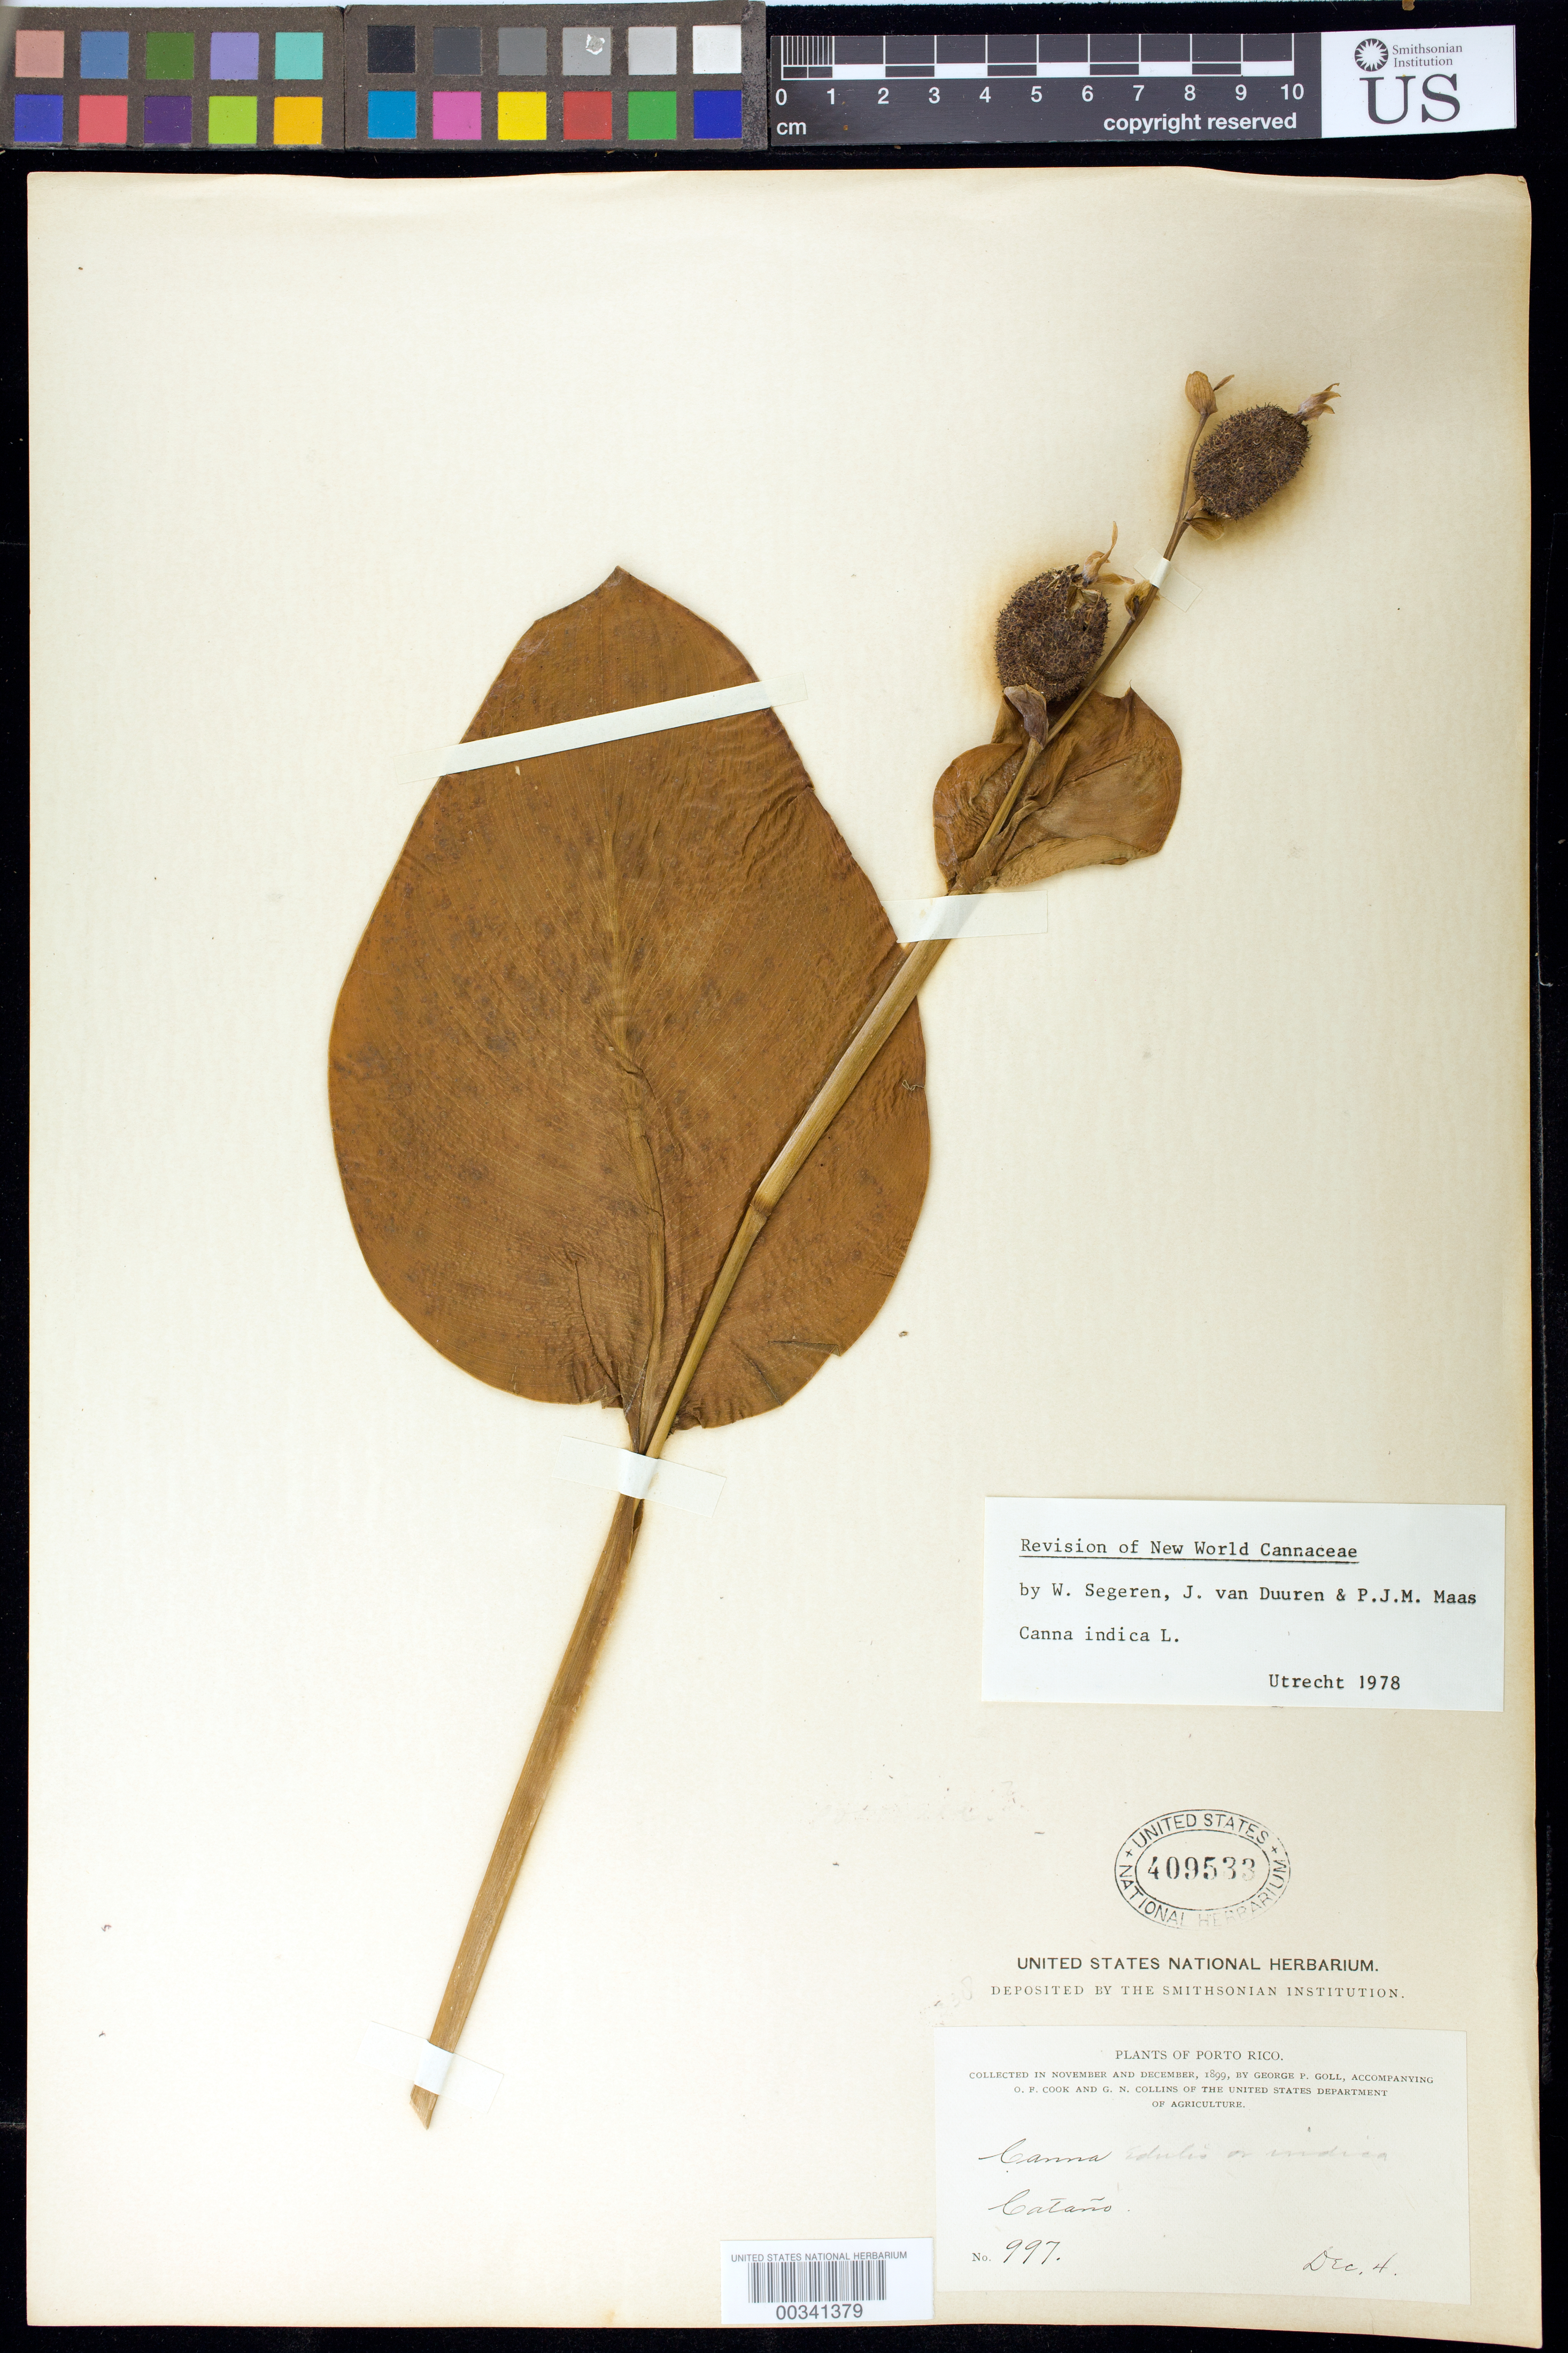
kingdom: Plantae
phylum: Tracheophyta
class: Liliopsida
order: Zingiberales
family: Cannaceae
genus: Canna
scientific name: Canna indica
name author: L.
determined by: Segeren, W.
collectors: G. Goll, O. P. Cook & G. Collins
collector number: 997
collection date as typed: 04 Dec 1899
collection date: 1899-12-04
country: Puerto Rico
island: Greater Antilles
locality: Catano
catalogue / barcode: US 409533